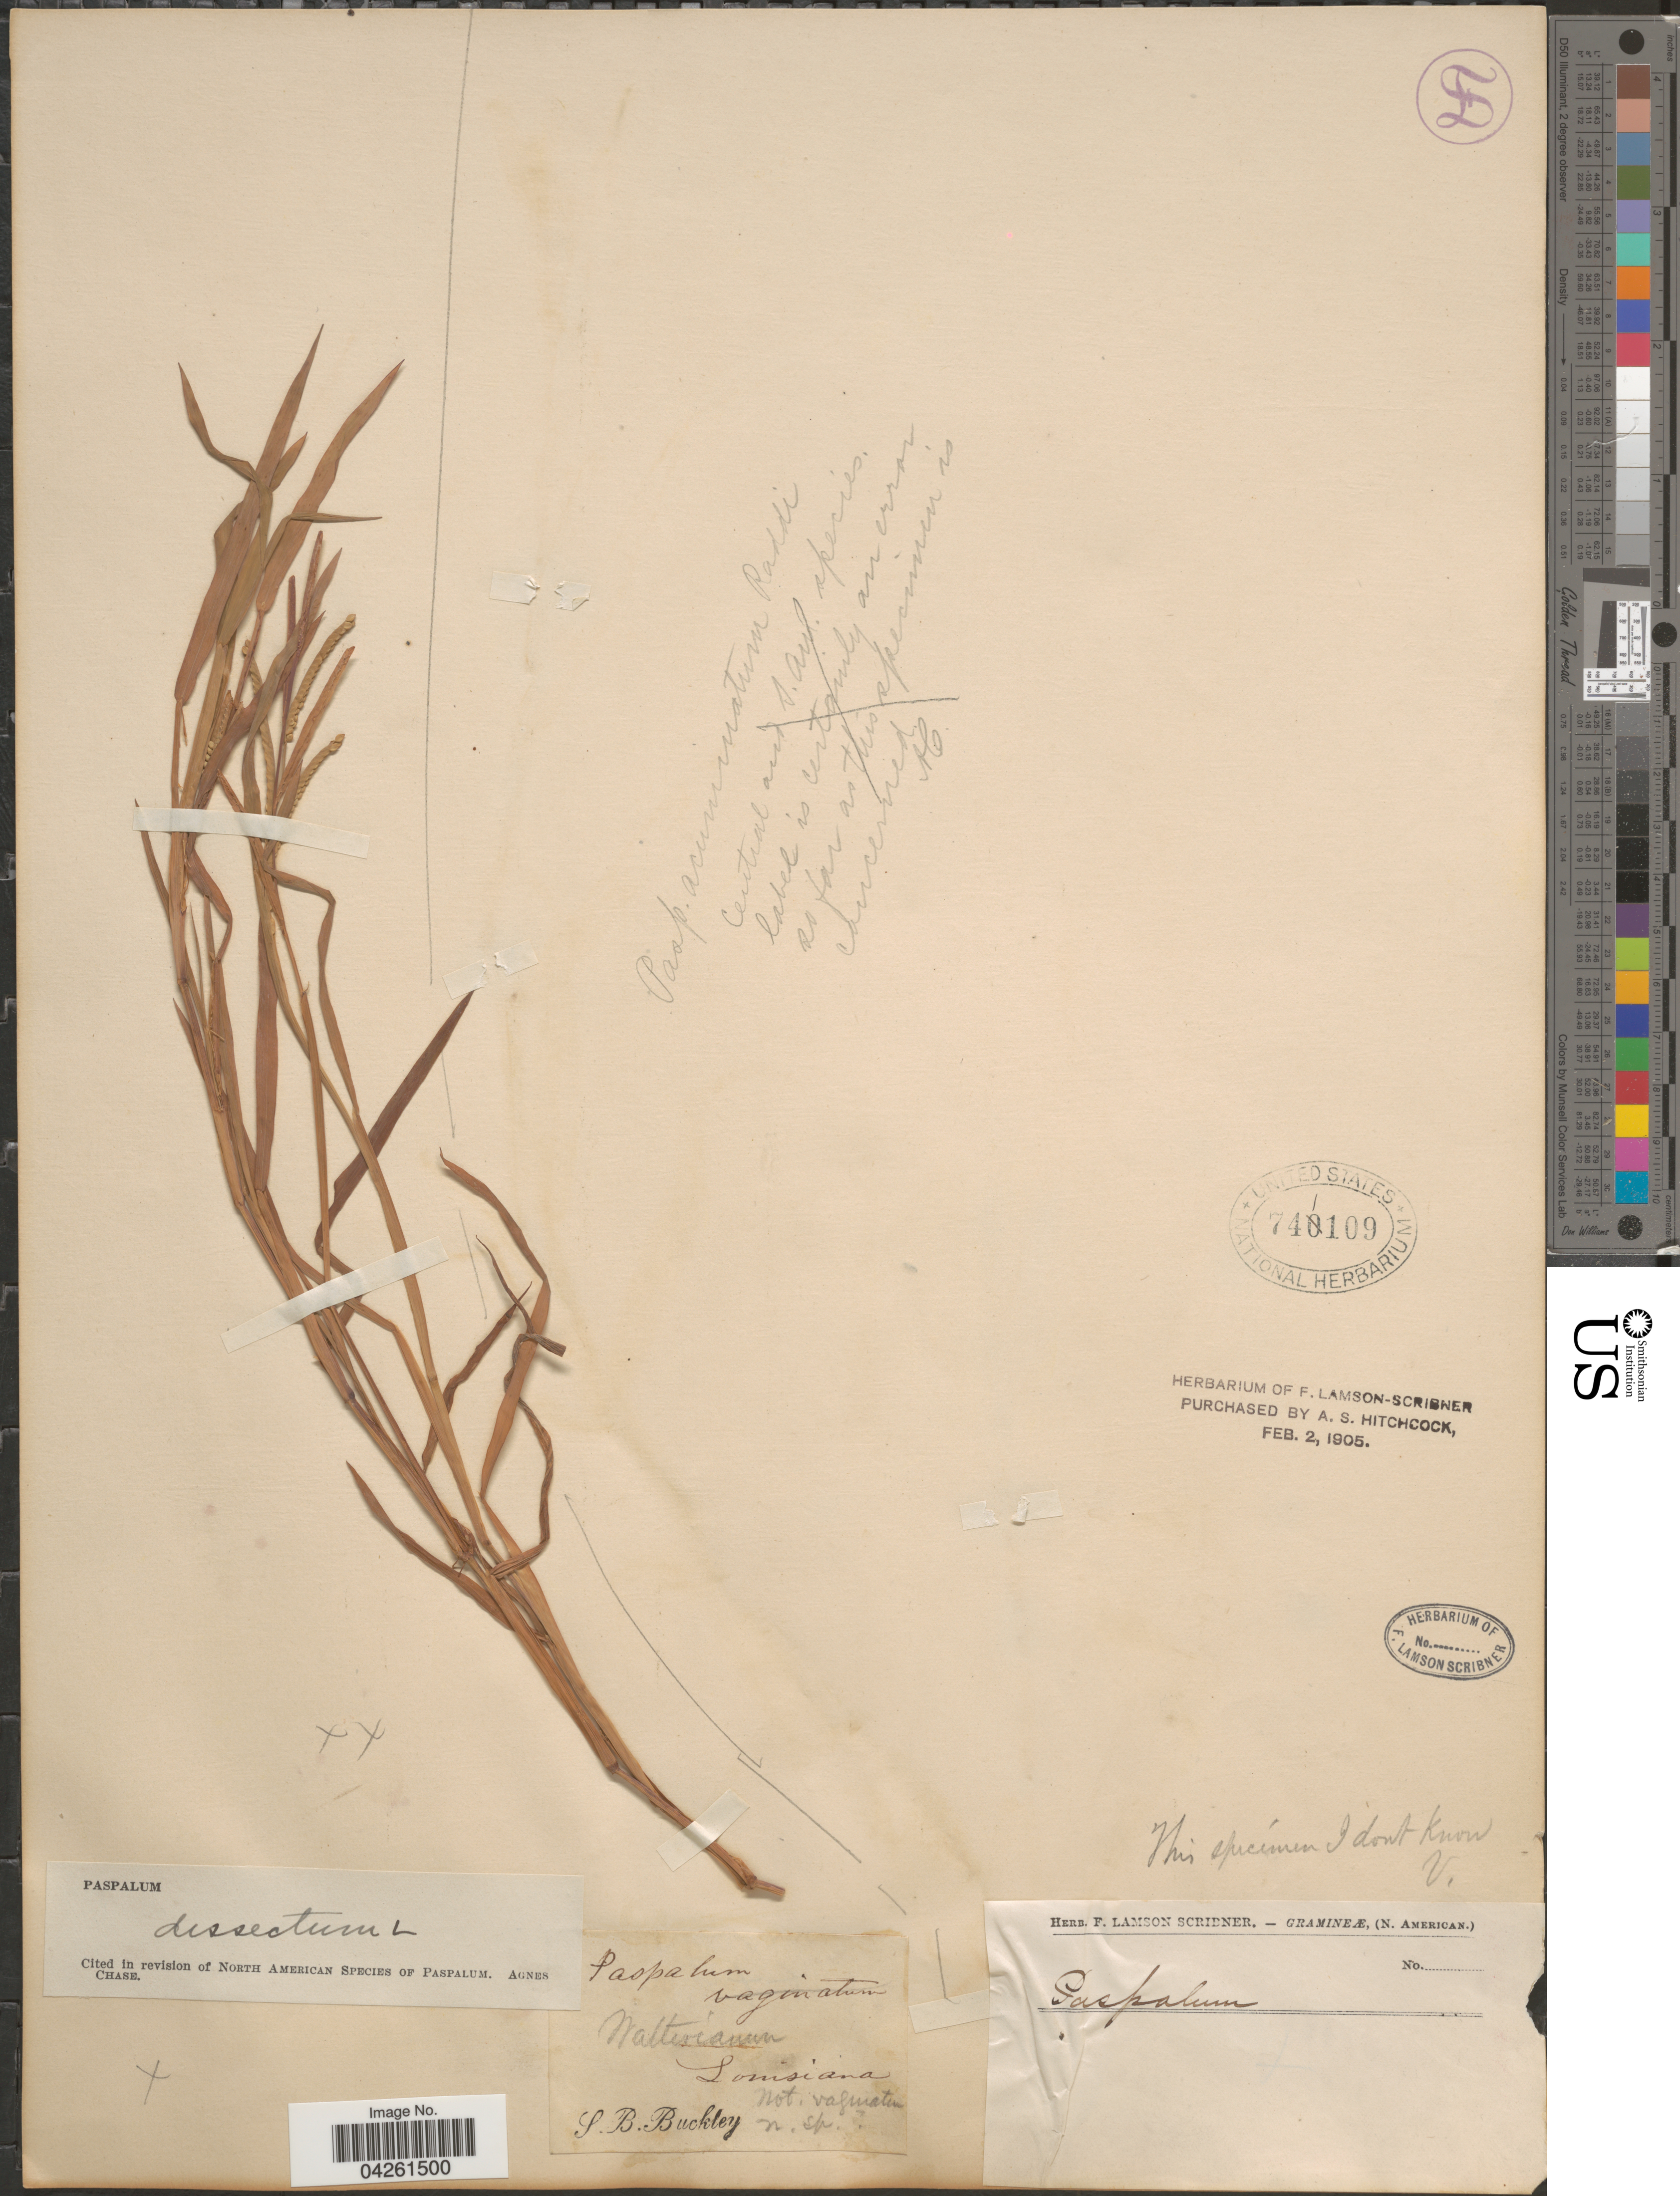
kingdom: Plantae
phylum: Tracheophyta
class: Liliopsida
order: Poales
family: Poaceae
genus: Paspalum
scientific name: Paspalum dissectum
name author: (L.) L.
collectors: S. B. Buckley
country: United States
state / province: Louisiana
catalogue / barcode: US 741109